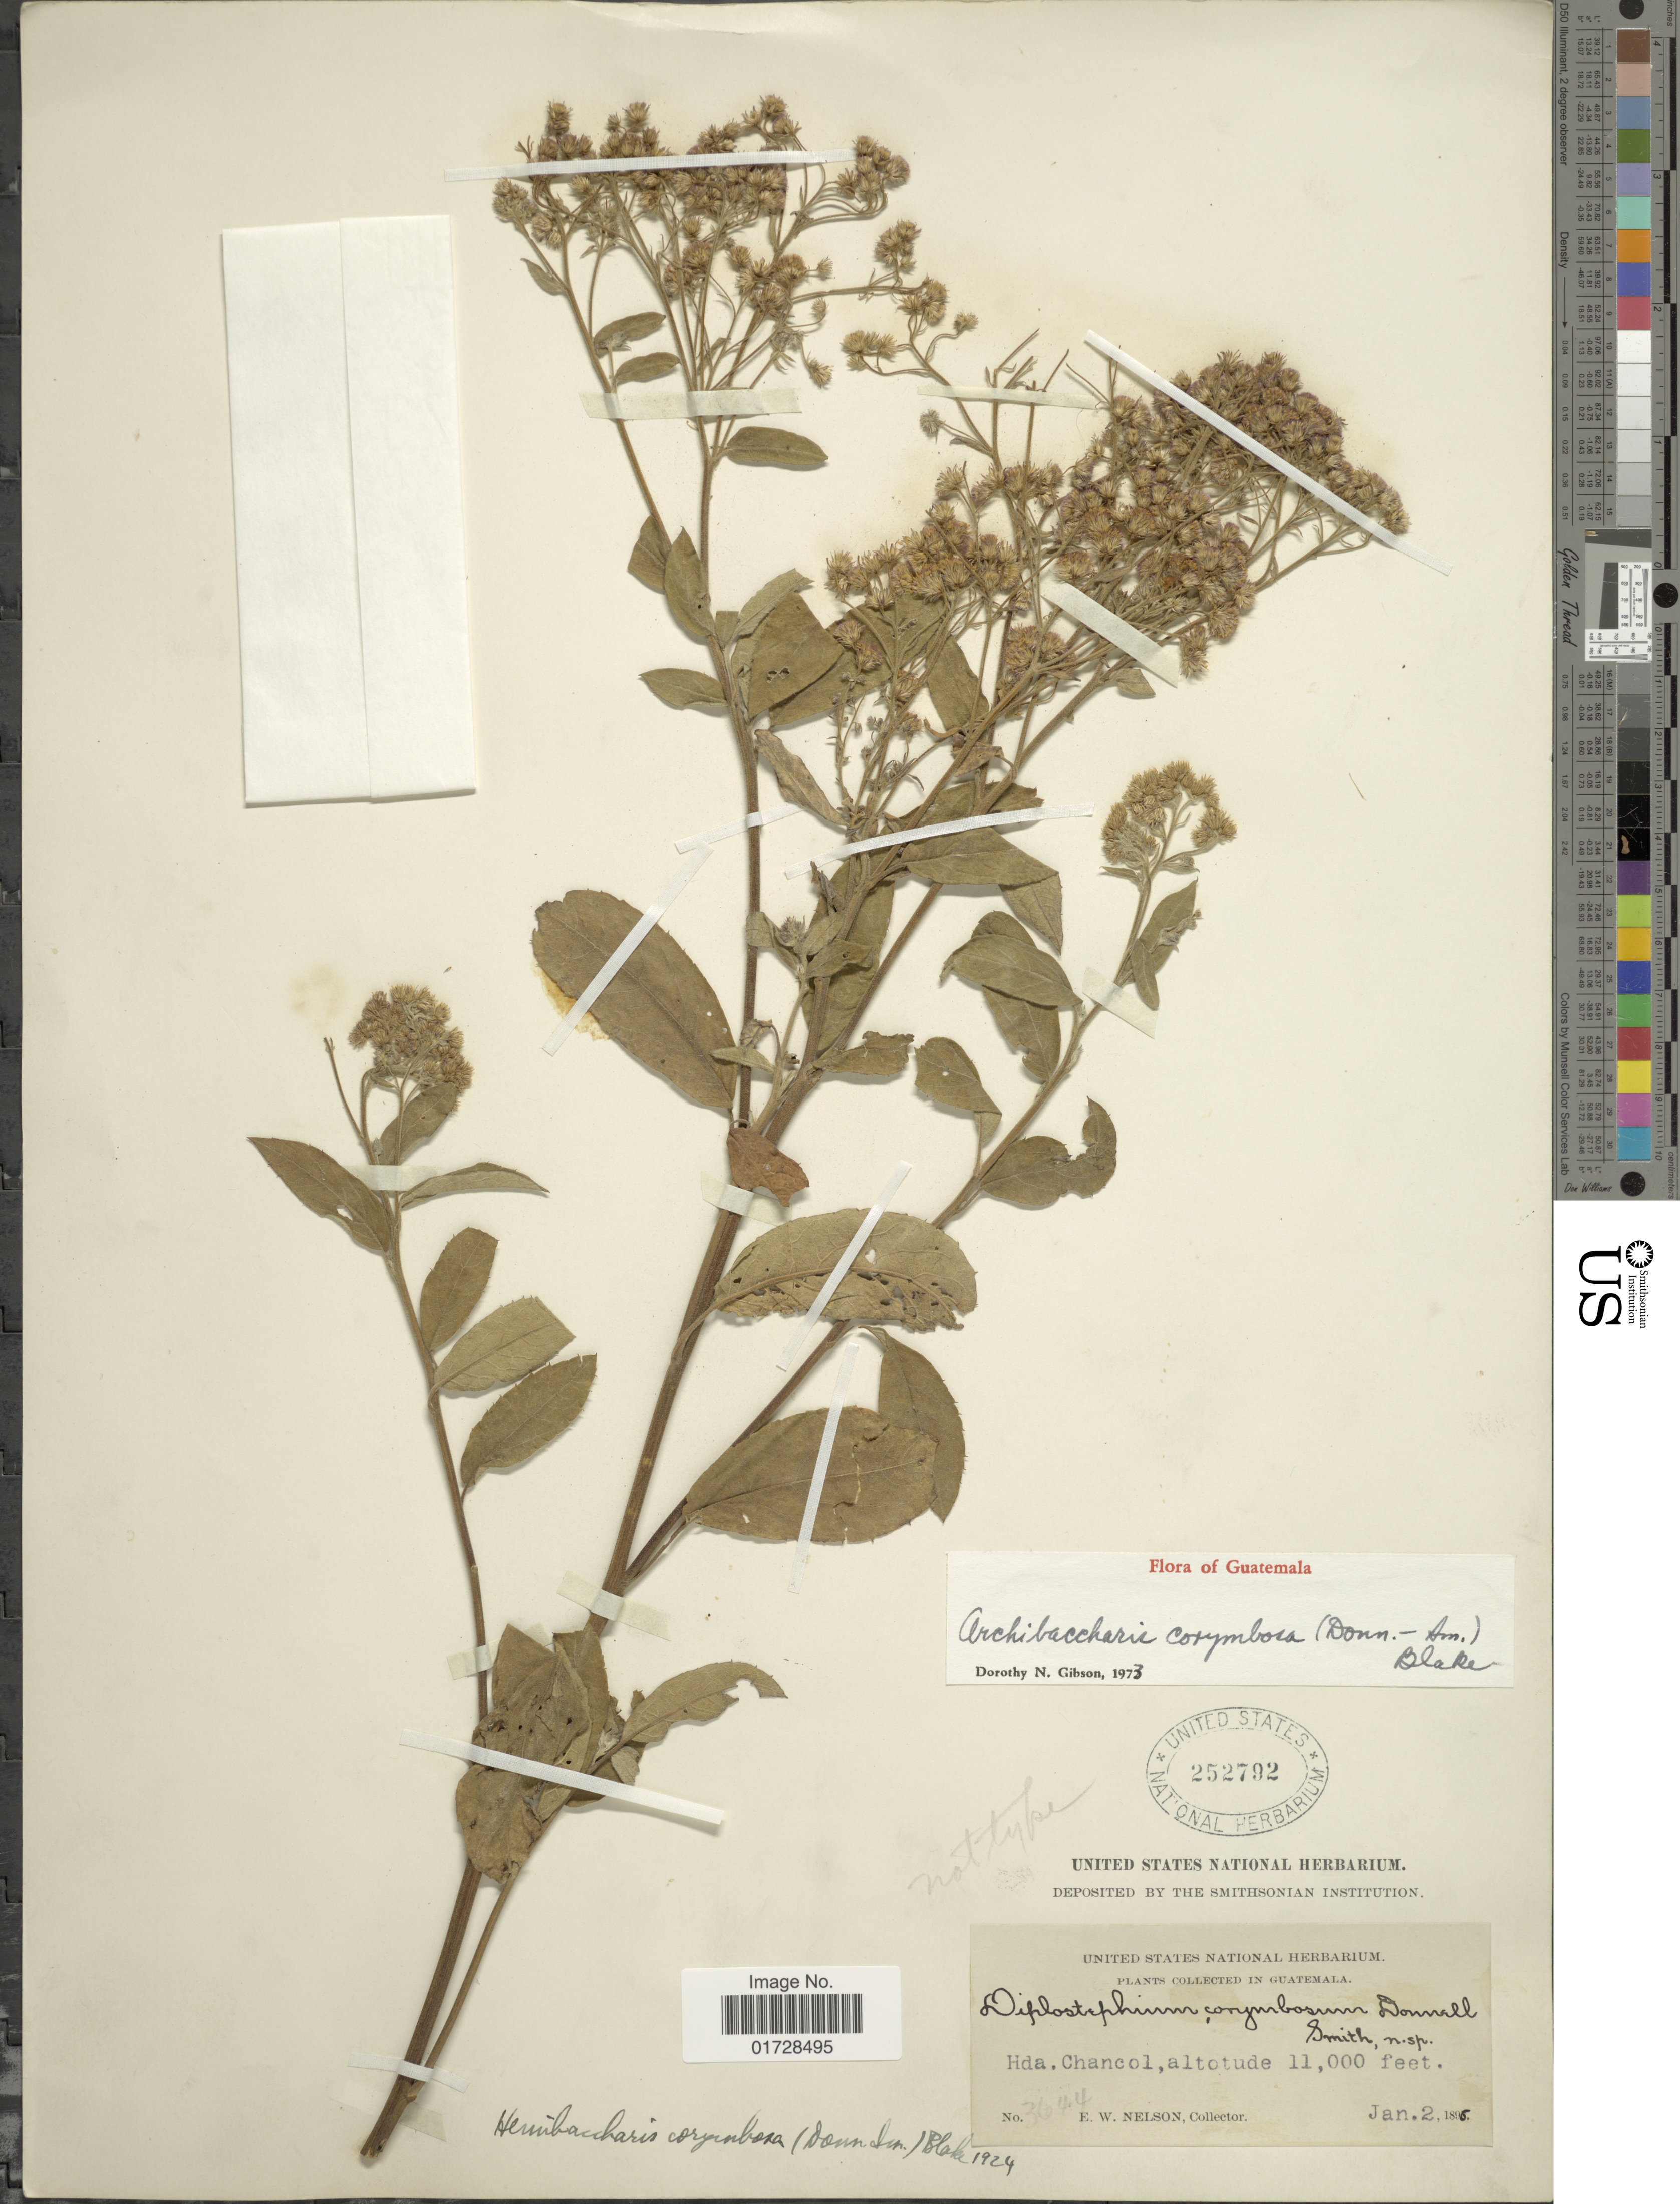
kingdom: Plantae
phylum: Tracheophyta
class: Magnoliopsida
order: Asterales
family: Asteraceae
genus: Archibaccharis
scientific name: Archibaccharis corymbosa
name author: (Donn. Sm.) S.F. Blake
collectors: E. W. Nelson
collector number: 3644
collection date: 1895-01-02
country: Guatemala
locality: Hda. Chancol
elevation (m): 3353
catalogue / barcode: US 252792